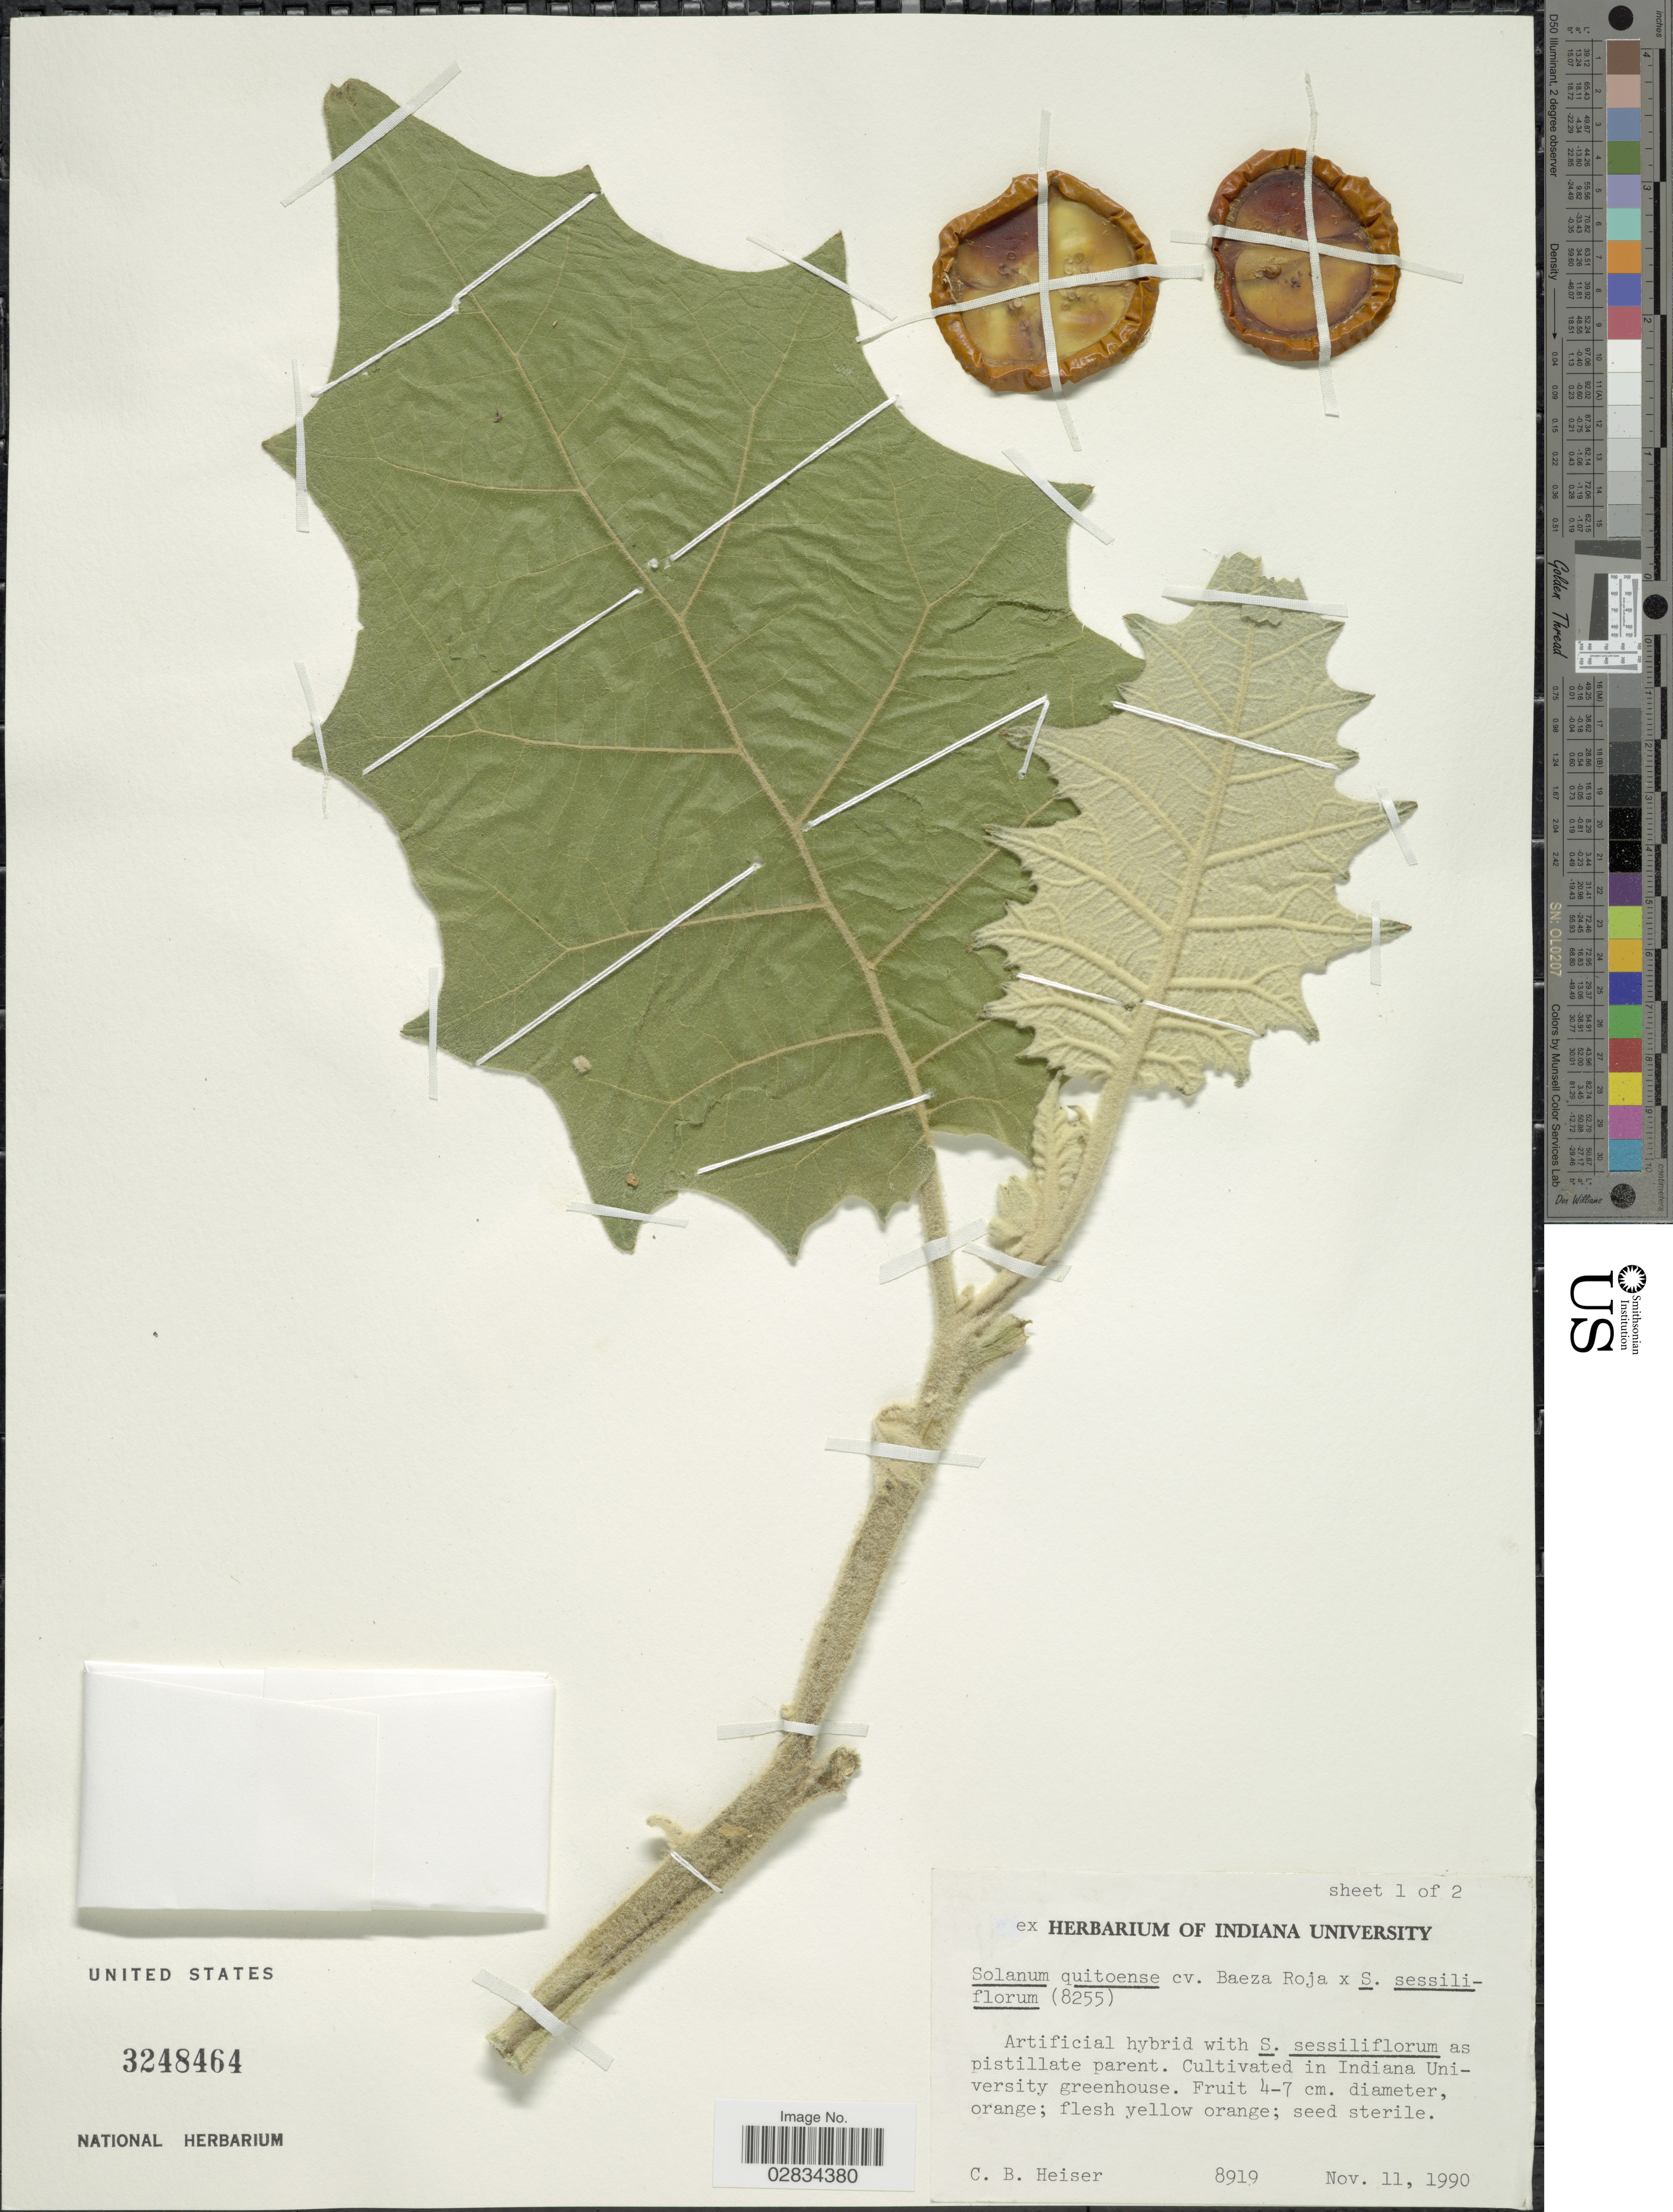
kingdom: Plantae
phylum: Tracheophyta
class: Magnoliopsida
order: Solanales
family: Solanaceae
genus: Solanum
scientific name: Solanum quitoense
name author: Lam.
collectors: C. B. Heiser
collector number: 8919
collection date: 1990-11-11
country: United States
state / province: Indiana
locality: Cultivated in Indiana University greenhouse.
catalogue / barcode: US 3248464